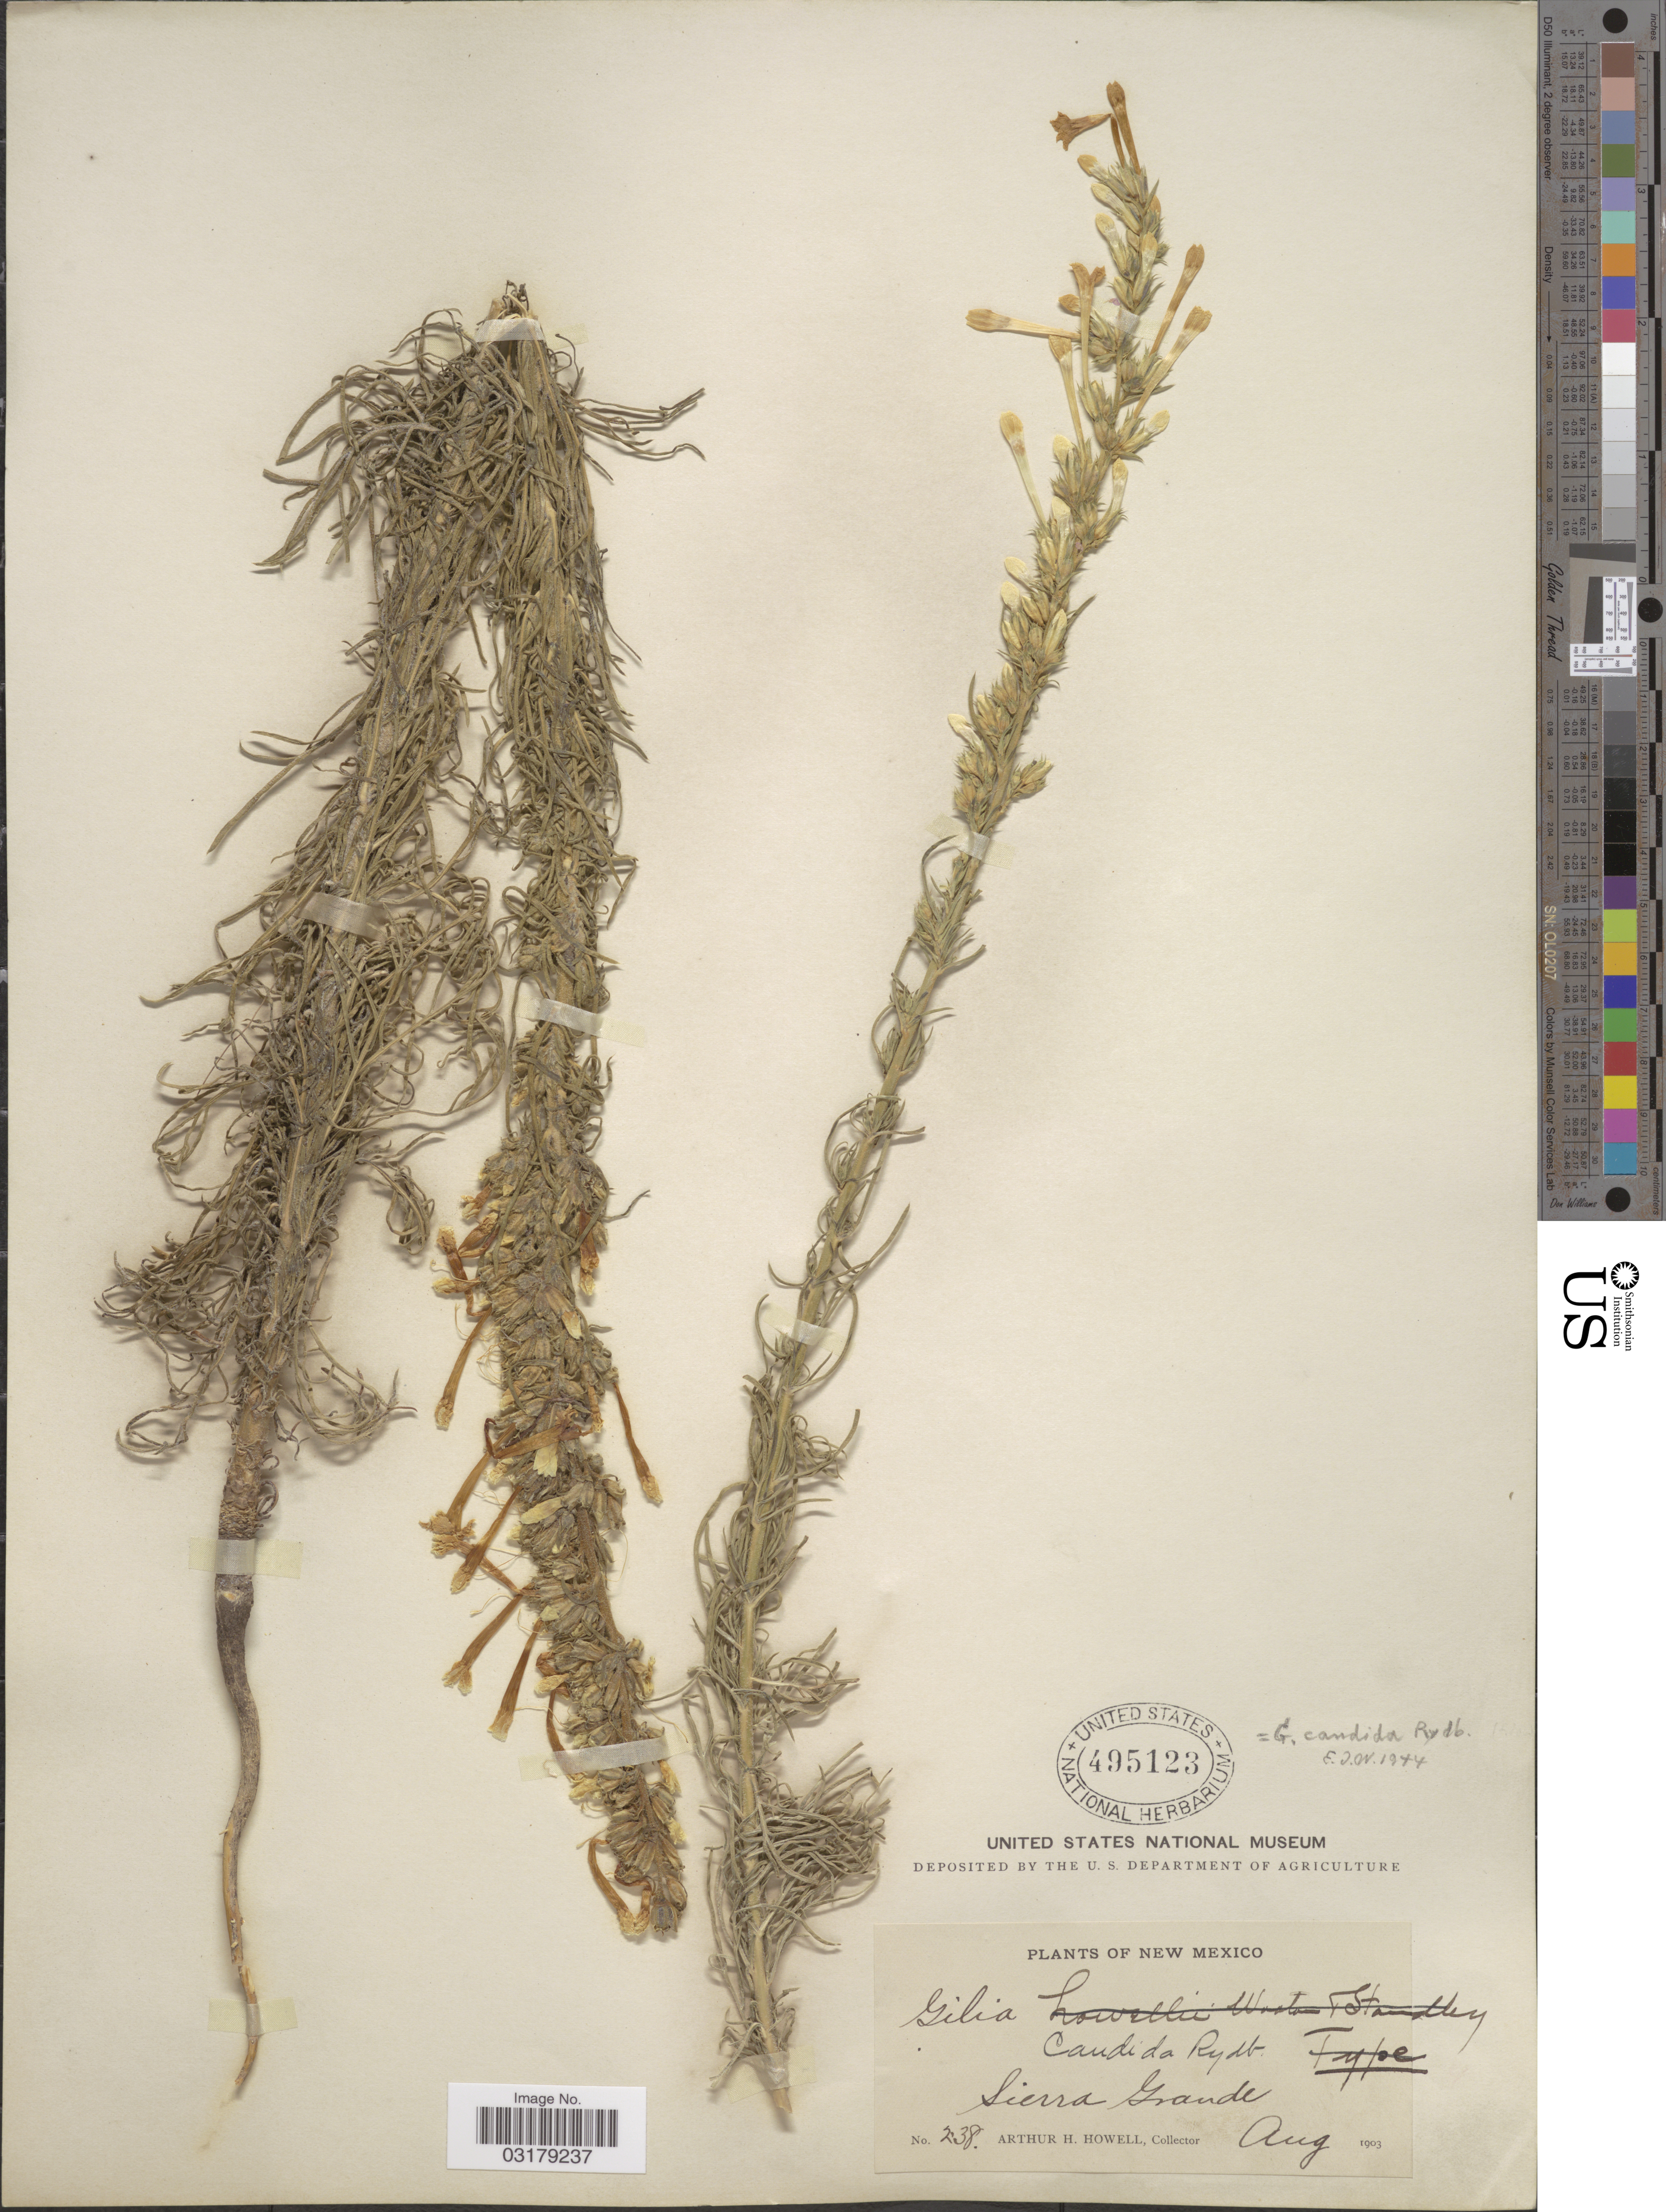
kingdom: Plantae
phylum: Tracheophyta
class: Magnoliopsida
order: Ericales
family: Polemoniaceae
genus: Ipomopsis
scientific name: Ipomopsis aggregata subsp. candida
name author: (Rydb.) V.E. Grant & A.D. Grant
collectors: A. H. Howell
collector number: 238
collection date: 1903-08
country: United States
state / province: New Mexico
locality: Sierra Grande.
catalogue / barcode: US 495123